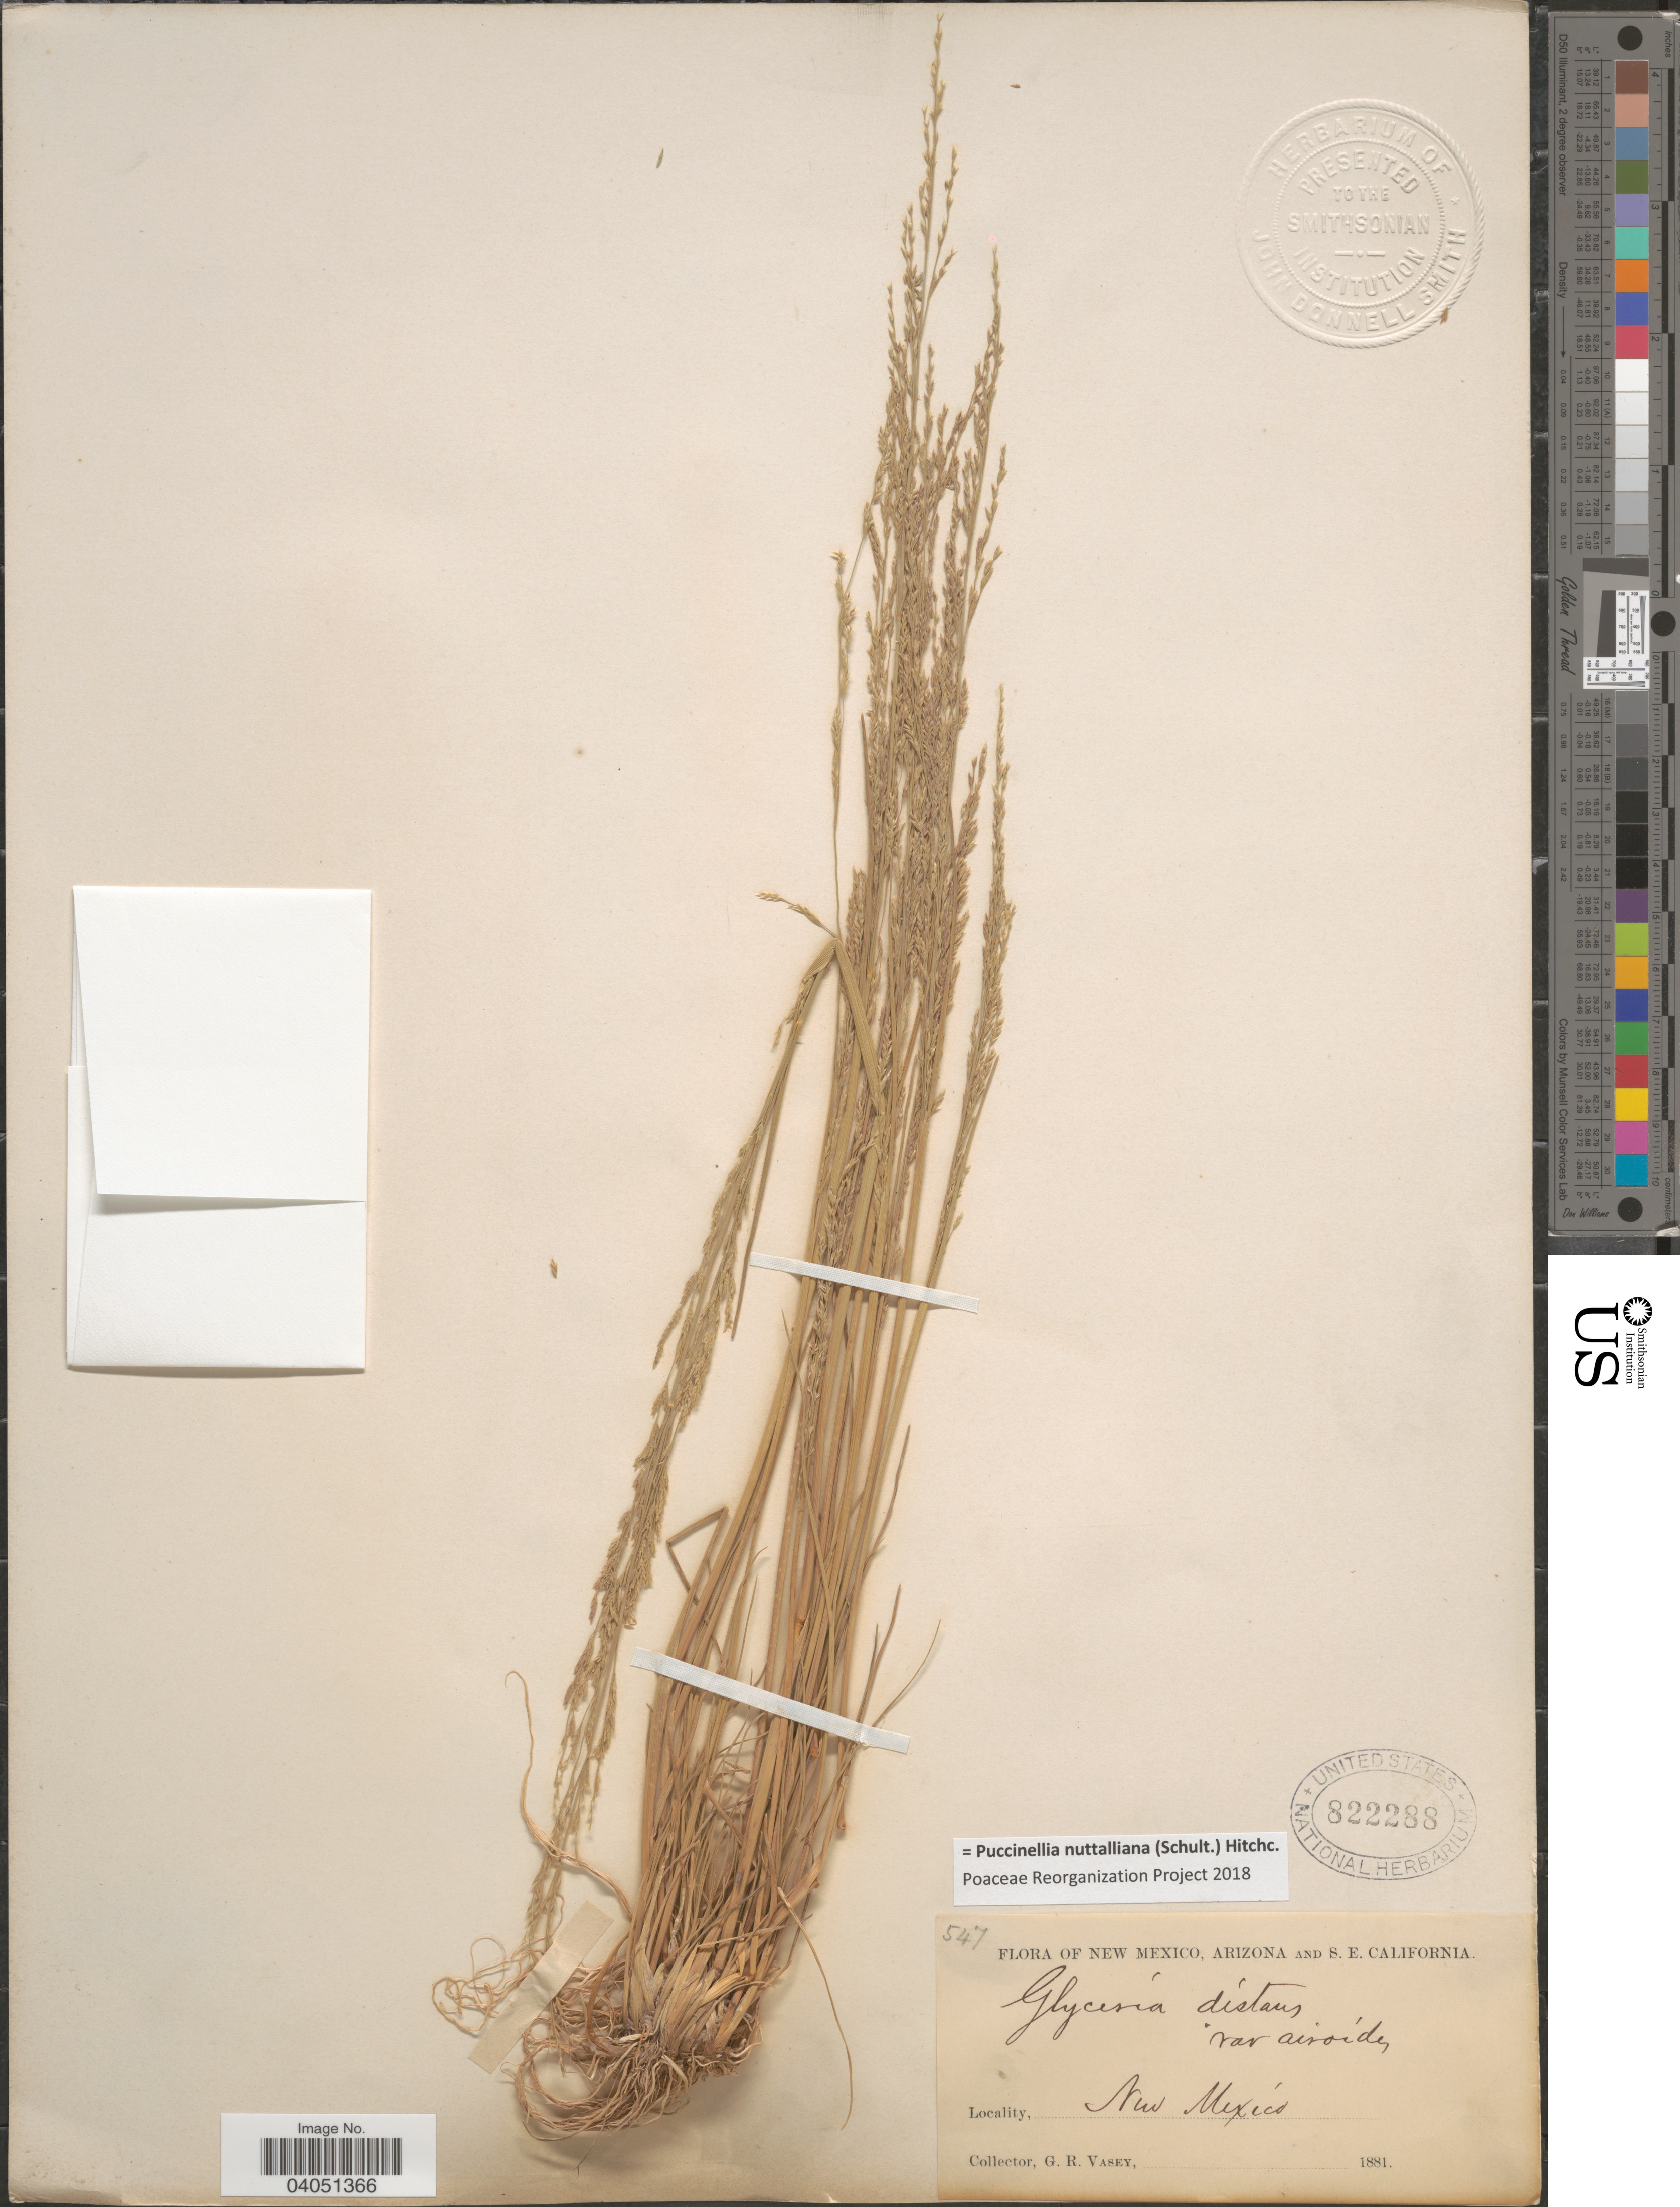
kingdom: Plantae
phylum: Tracheophyta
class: Liliopsida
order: Poales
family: Poaceae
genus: Puccinellia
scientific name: Puccinellia nuttalliana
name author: (Schult.) Hitchc.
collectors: G. R. Vasey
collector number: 547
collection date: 1881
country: United States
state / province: New Mexico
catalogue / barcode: US 822288